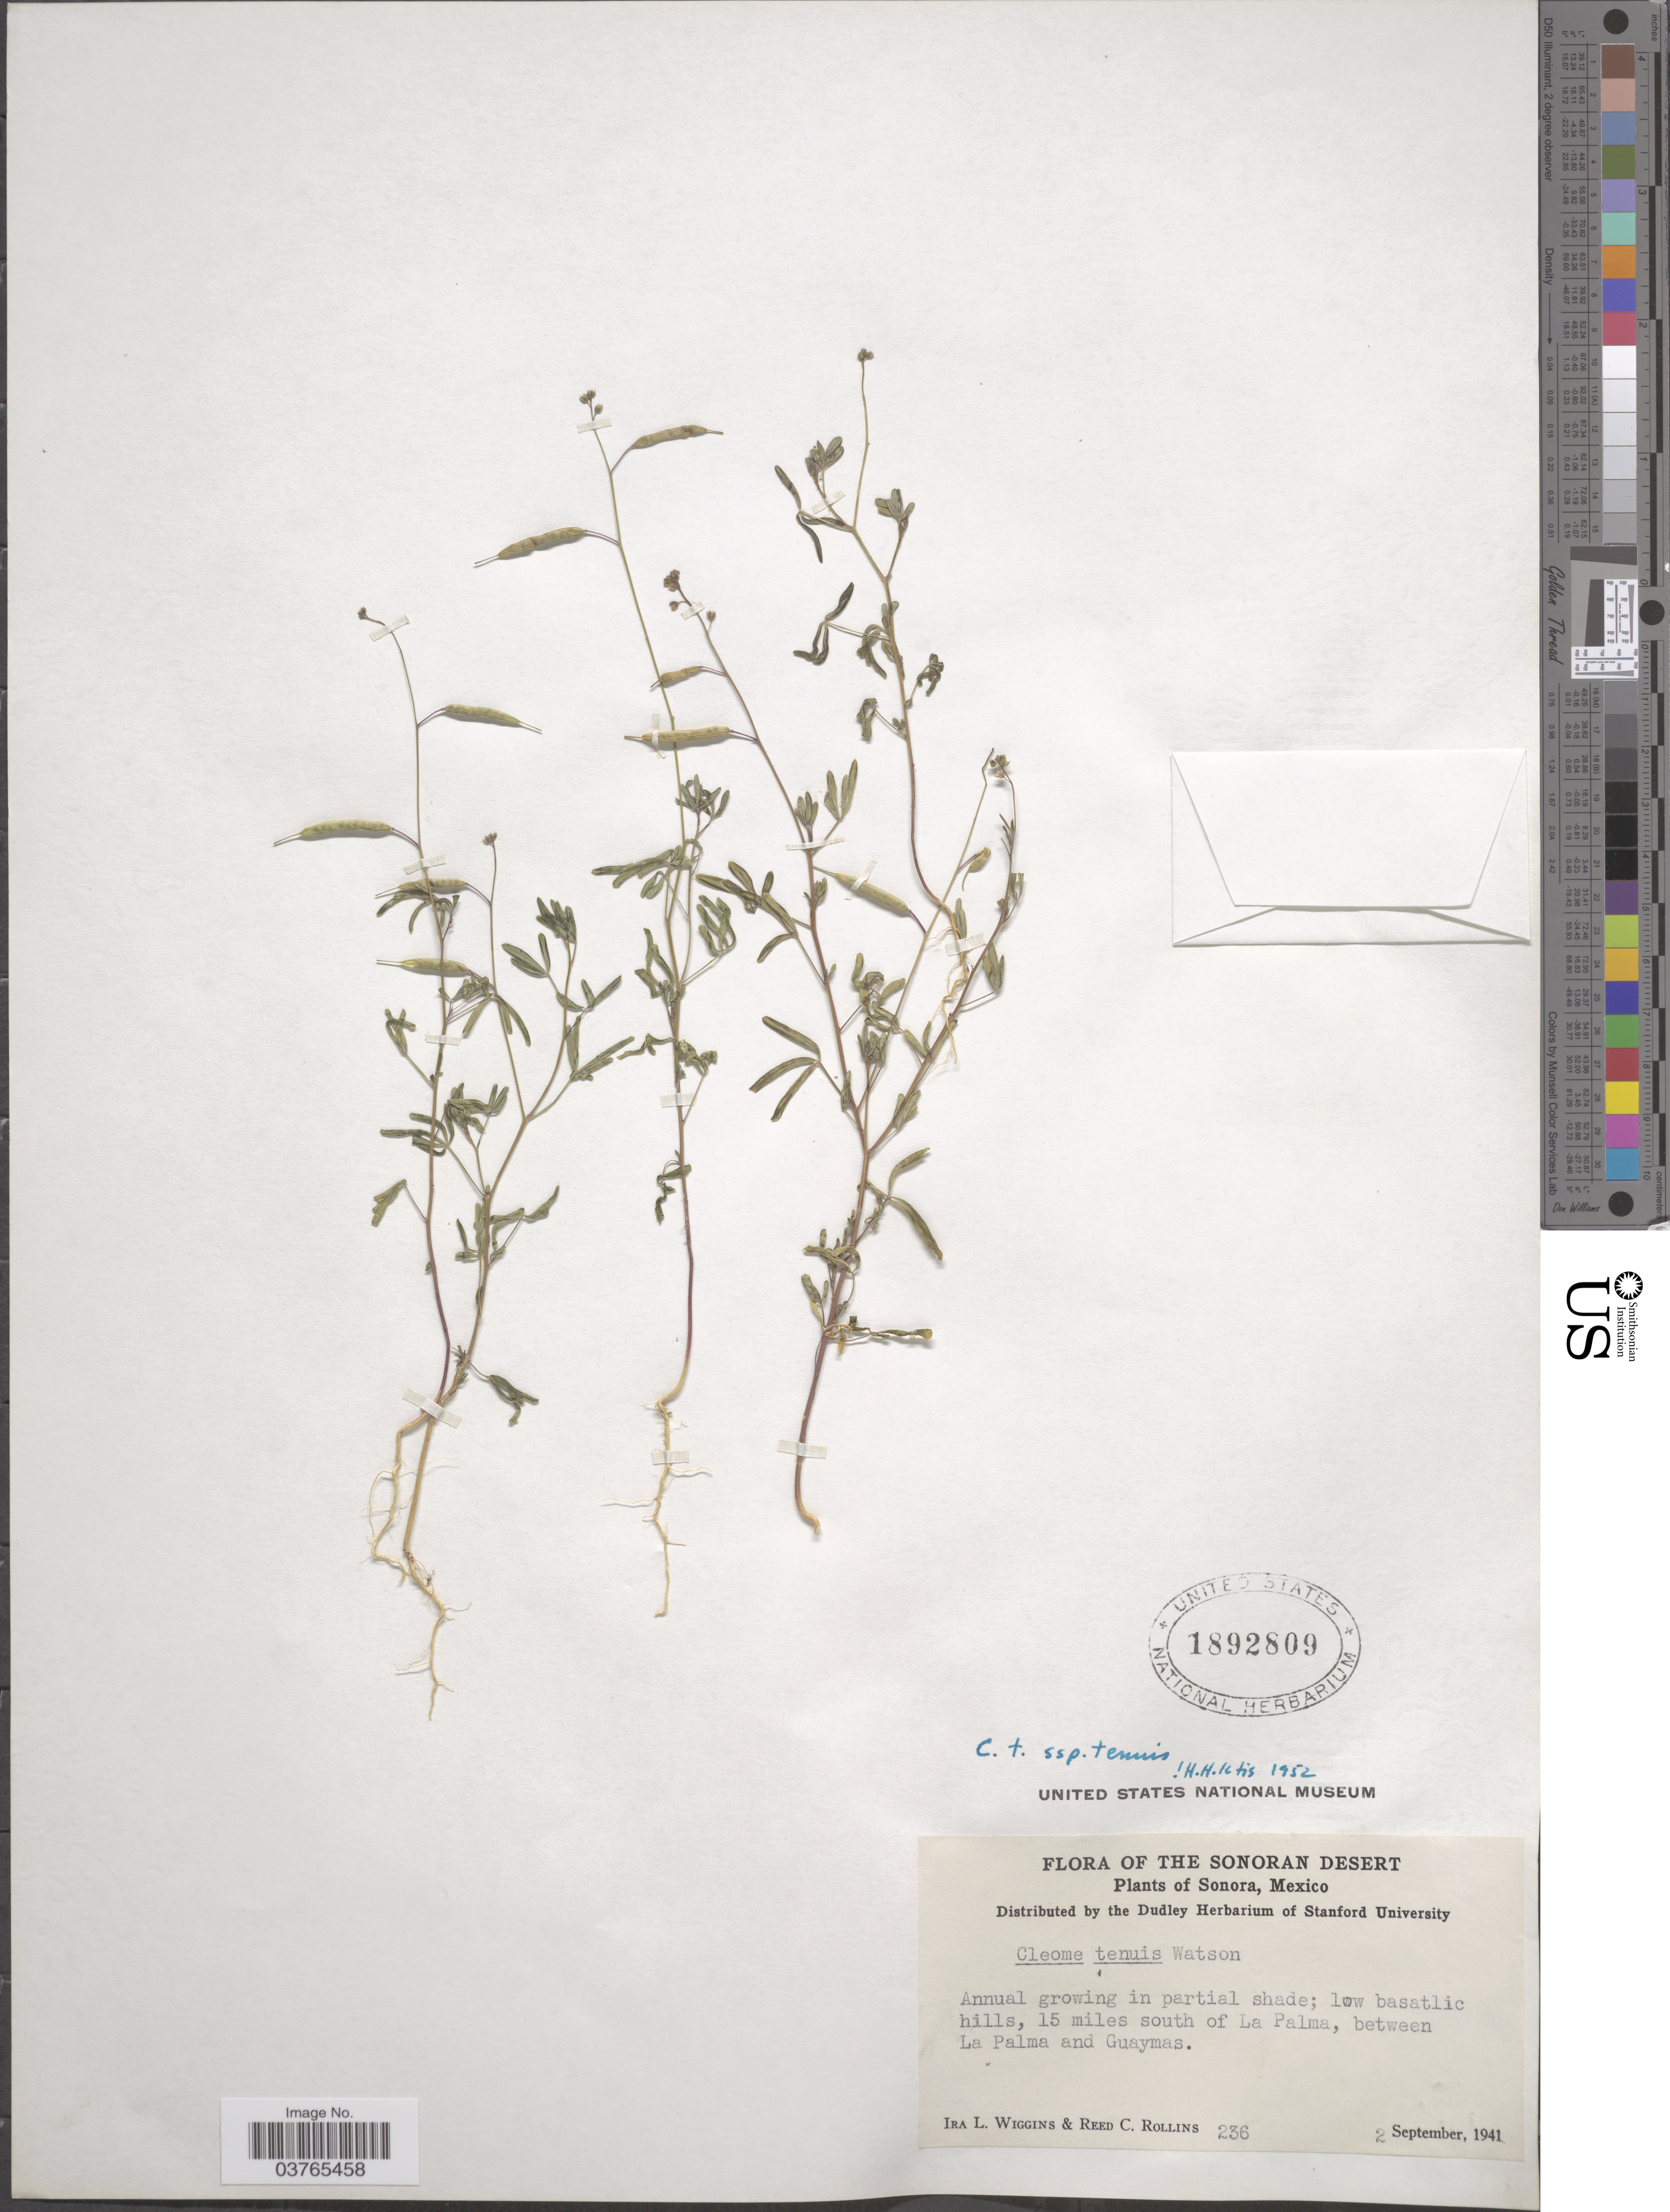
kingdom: Plantae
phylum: Tracheophyta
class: Magnoliopsida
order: Brassicales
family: Cleomaceae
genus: Iltisiella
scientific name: Iltisiella tenuis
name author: (S. Watson) Soares Neto & Roalson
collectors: I. L. Wiggins & R. C. Rollins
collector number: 236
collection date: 1941-09-02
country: Mexico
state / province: Sonora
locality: The Sonoran Desert. 15 miles south of La Palma, between La Palma and Guaymas.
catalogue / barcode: US 1892809